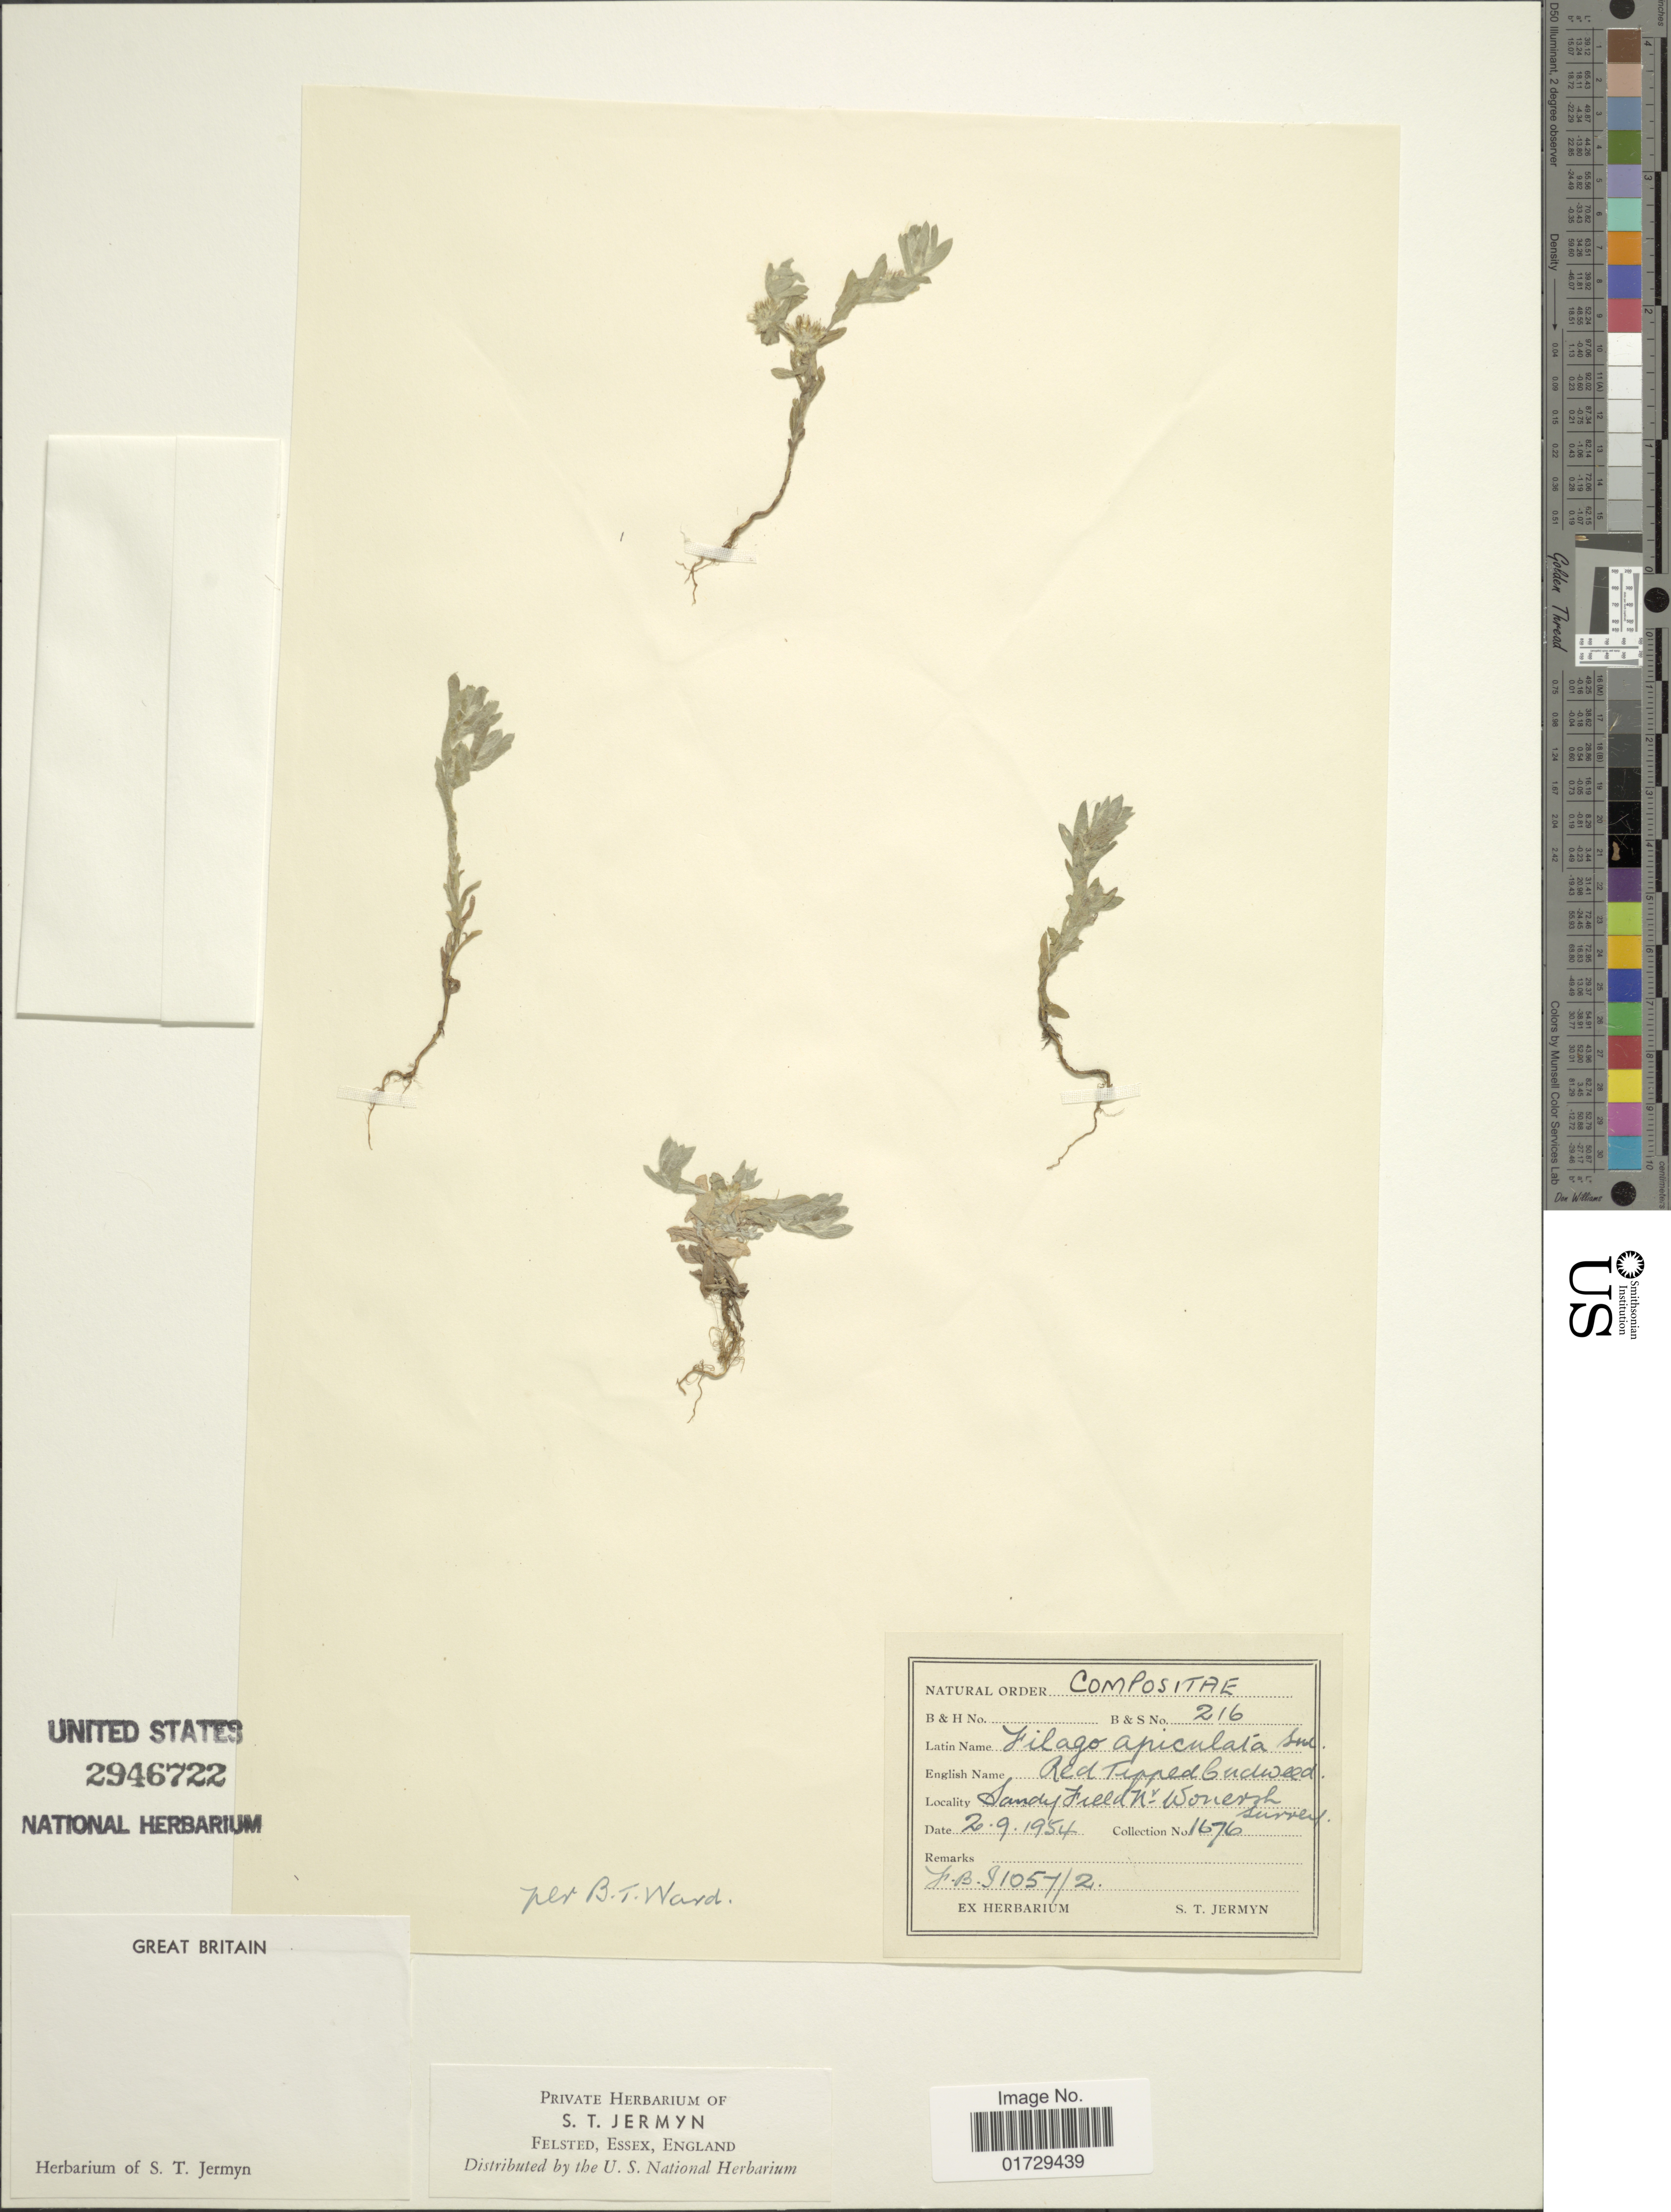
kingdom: Plantae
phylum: Tracheophyta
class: Magnoliopsida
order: Asterales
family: Asteraceae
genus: Filago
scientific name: Filago apiculata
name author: G.E. Sm. ex Bab.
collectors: S. Jermyn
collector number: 1676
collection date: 1954-09-02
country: United Kingdom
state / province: England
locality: N v. Wonersch Survey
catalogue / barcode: US 2946722